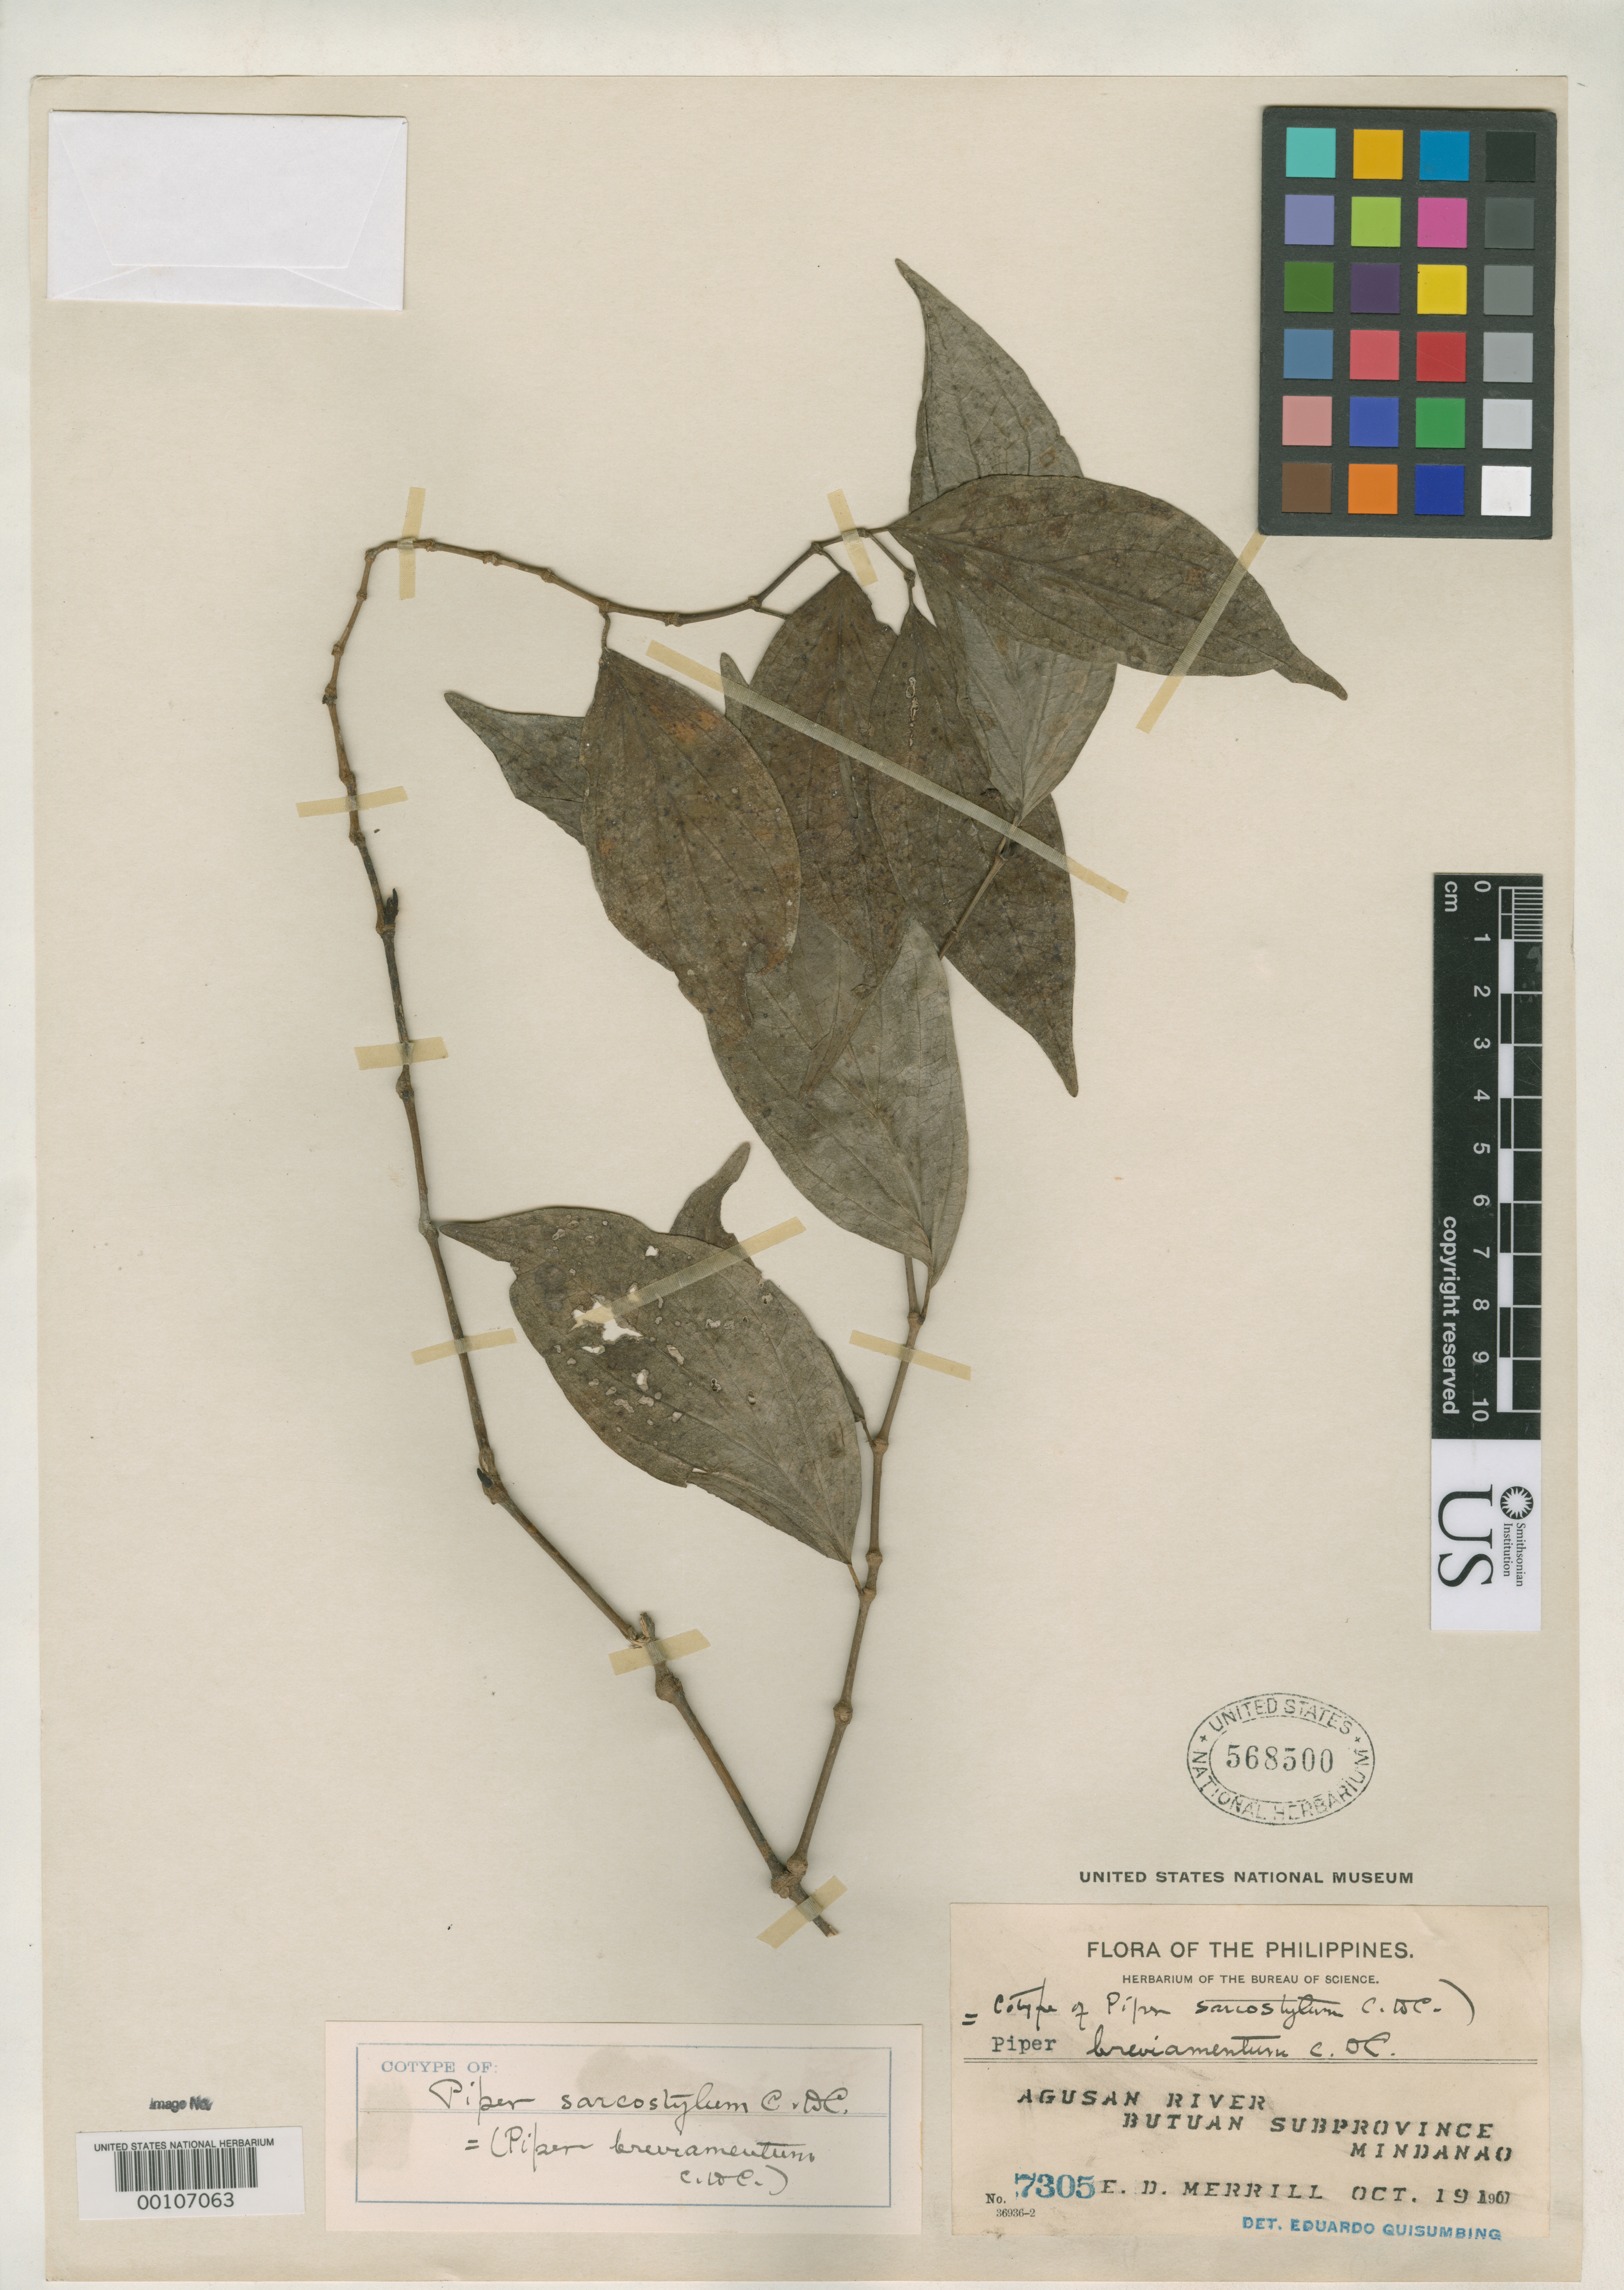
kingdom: Plantae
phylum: Tracheophyta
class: Magnoliopsida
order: Piperales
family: Piperaceae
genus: Piper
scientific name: Piper sarcostylum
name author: C. DC.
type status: Isotype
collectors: E. D. Merrill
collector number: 7305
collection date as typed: Oct 1910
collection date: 1910-10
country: Philippines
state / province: Caraga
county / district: Agusan del Norte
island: Mindanao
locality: Agusan River. Butuan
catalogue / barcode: US 568500